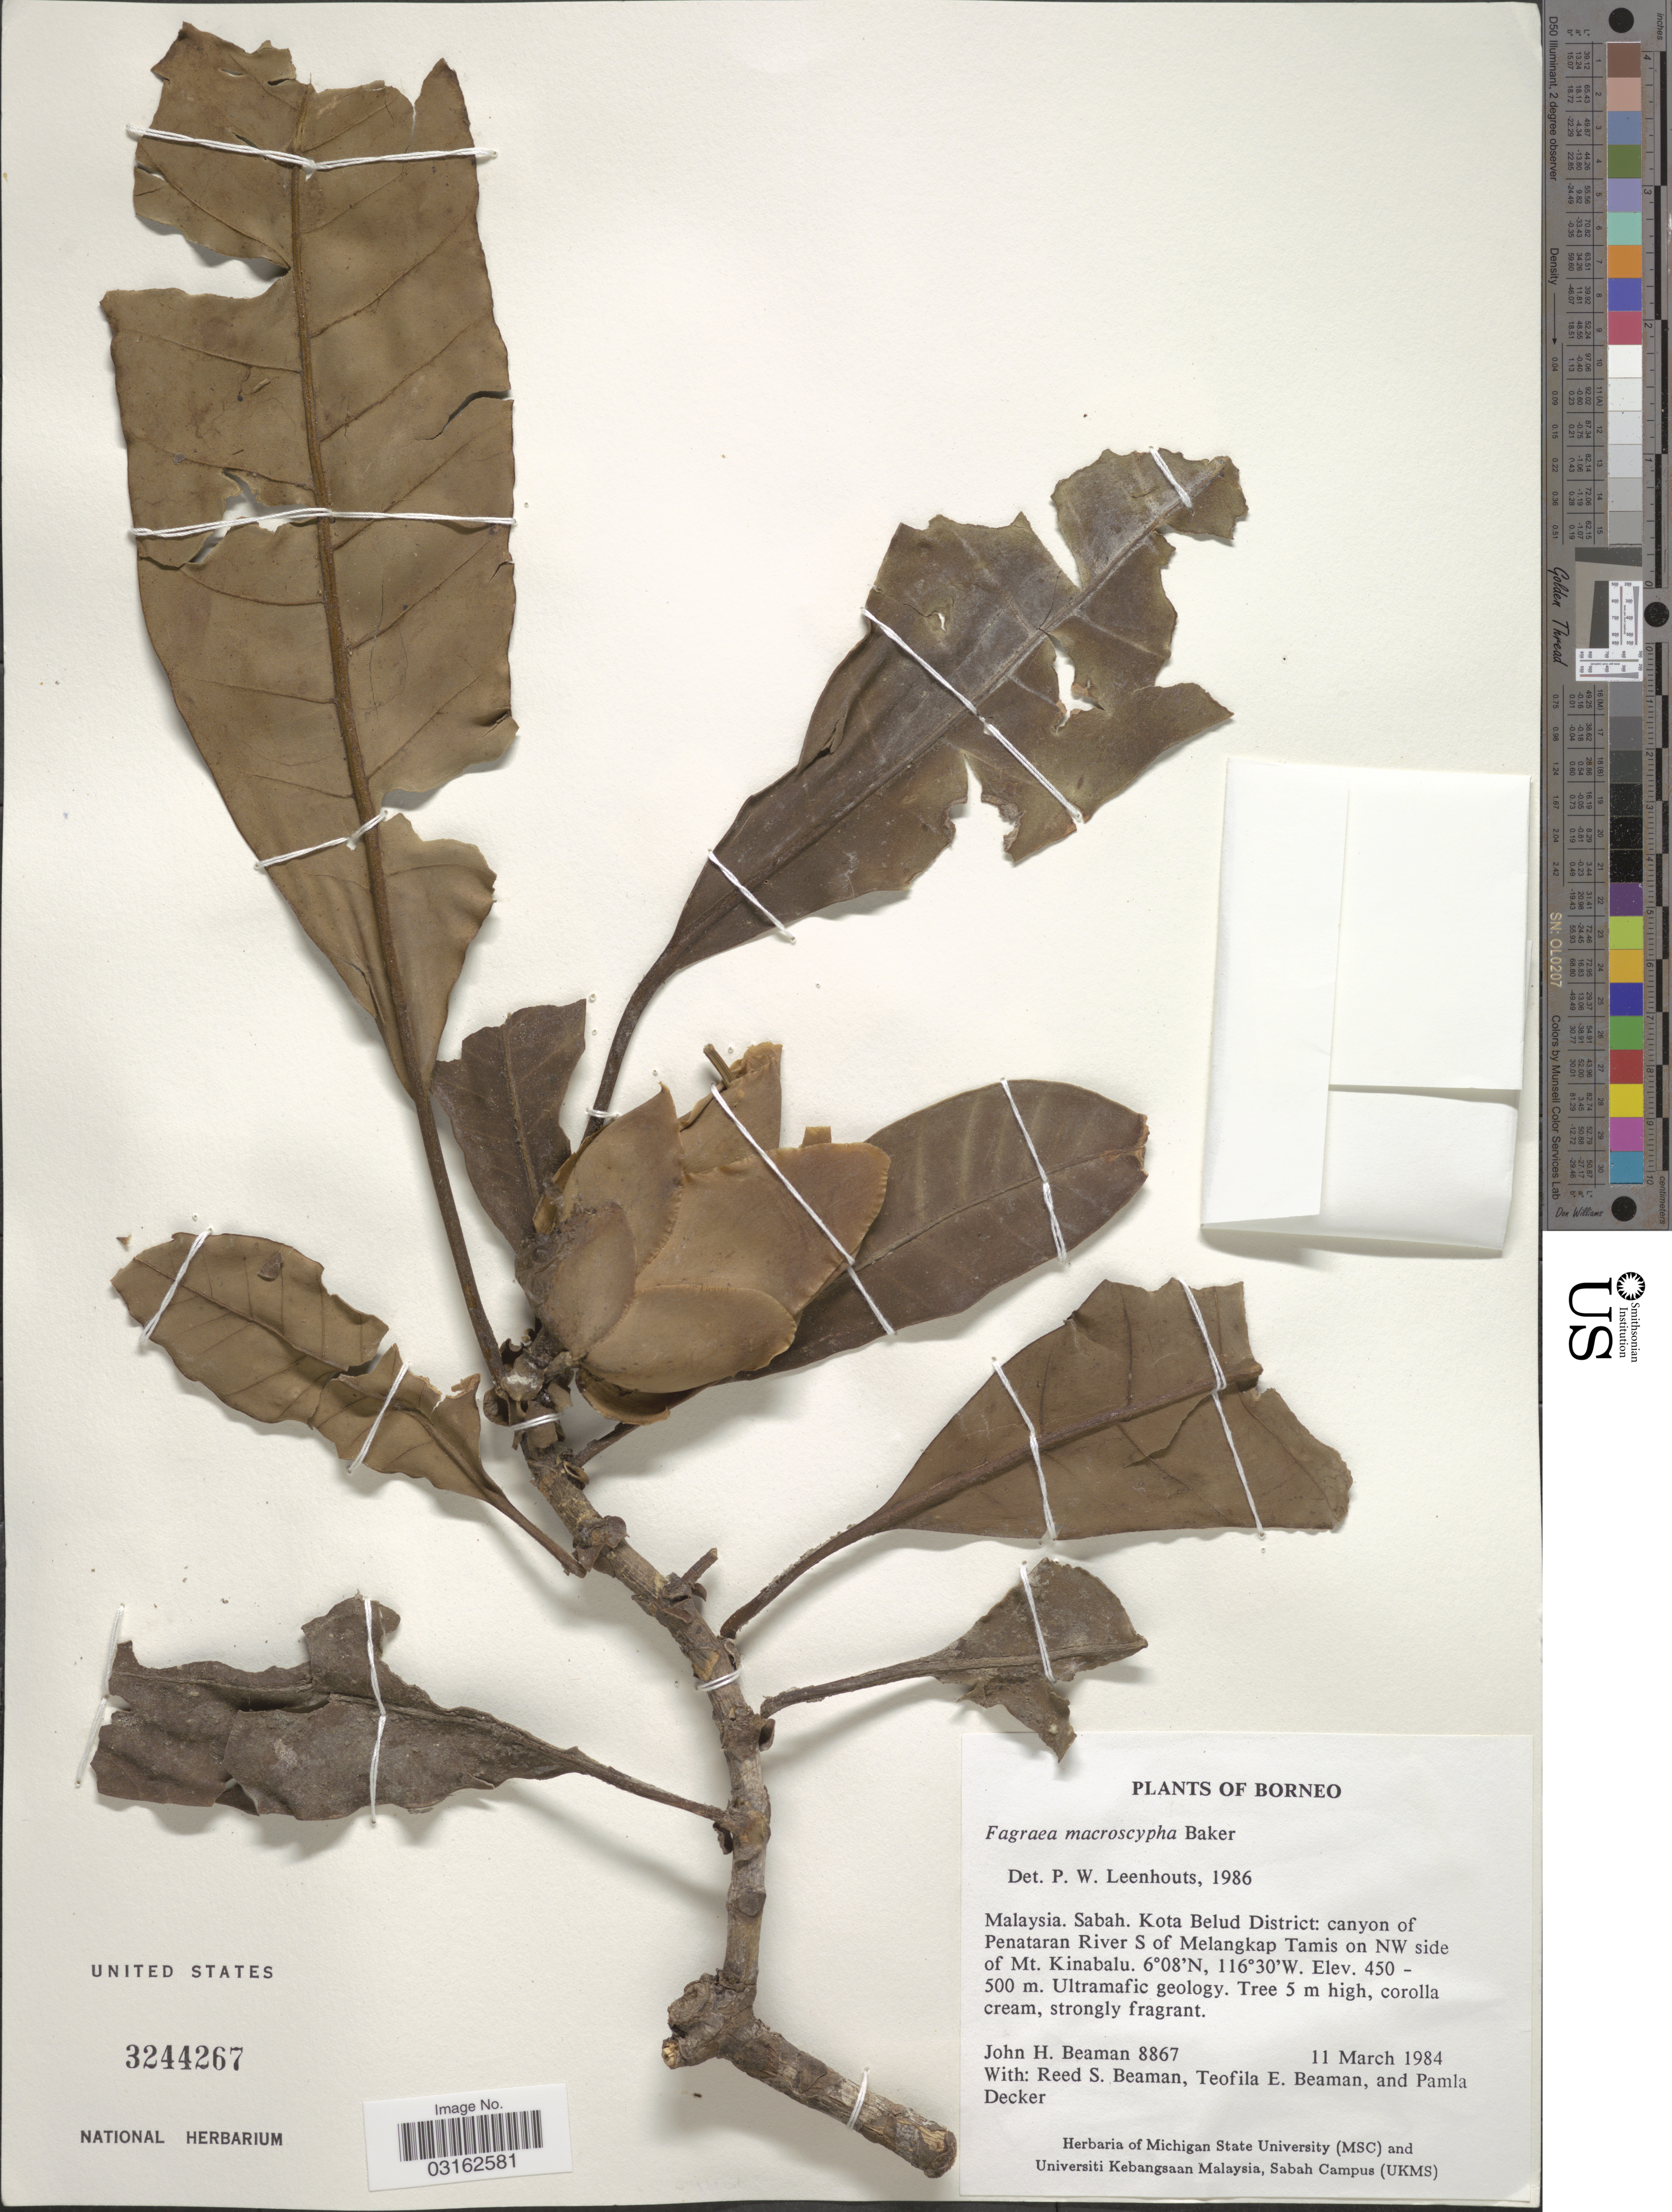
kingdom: Plantae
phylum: Tracheophyta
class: Magnoliopsida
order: Gentianales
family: Gentianaceae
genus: Fagraea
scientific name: Fagraea macroscypha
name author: Baker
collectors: J. H. Beaman, R. S. Beaman, T. E. Beaman & P. Decker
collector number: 8867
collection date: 1984-03-11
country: Malaysia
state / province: Sabah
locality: Borneo. Kota Belud District: canyon of Penataran River S of Melangkap Tamis on NW side of Mt. Kinabalu.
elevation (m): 450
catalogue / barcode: US 3244267